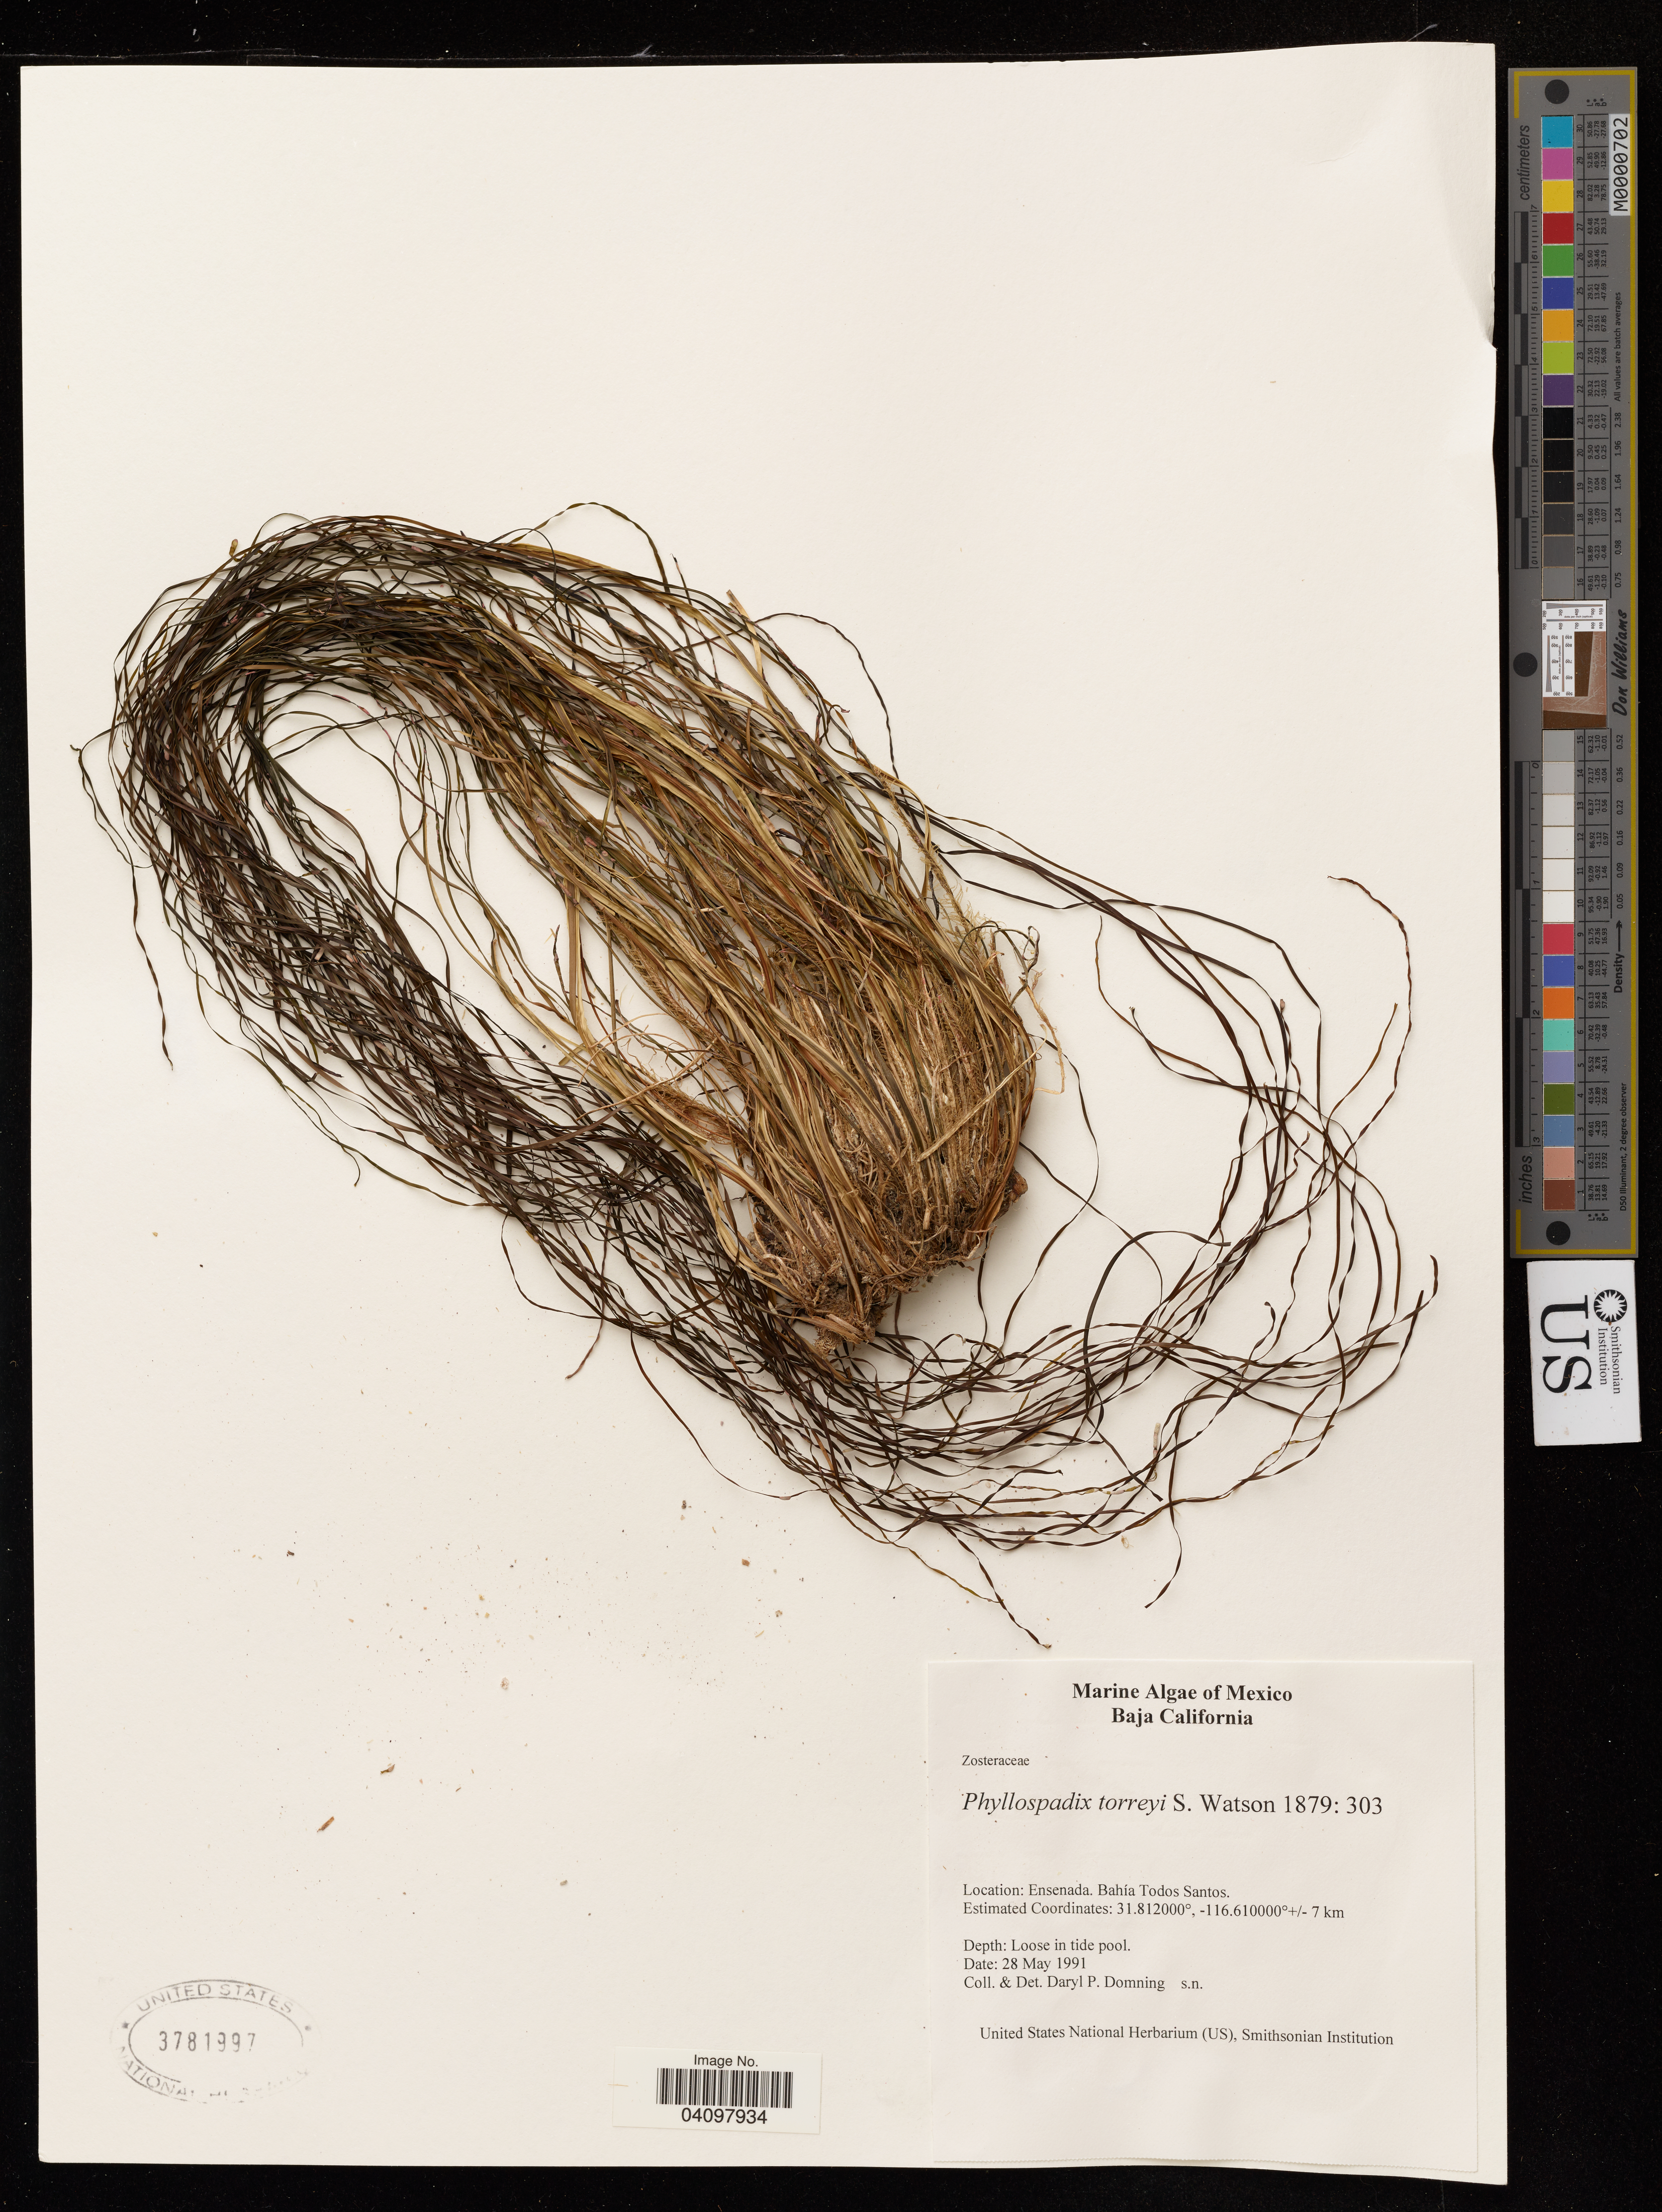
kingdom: Plantae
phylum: Tracheophyta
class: Liliopsida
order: Alismatales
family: Zosteraceae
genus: Phyllospadix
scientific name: Phyllospadix torreyi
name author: S. Watson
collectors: D. Domning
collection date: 1991-05-28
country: Mexico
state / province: Baja California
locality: Ensenada. Bahía Todos Santos. +/- 7 km.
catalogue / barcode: US 3781997